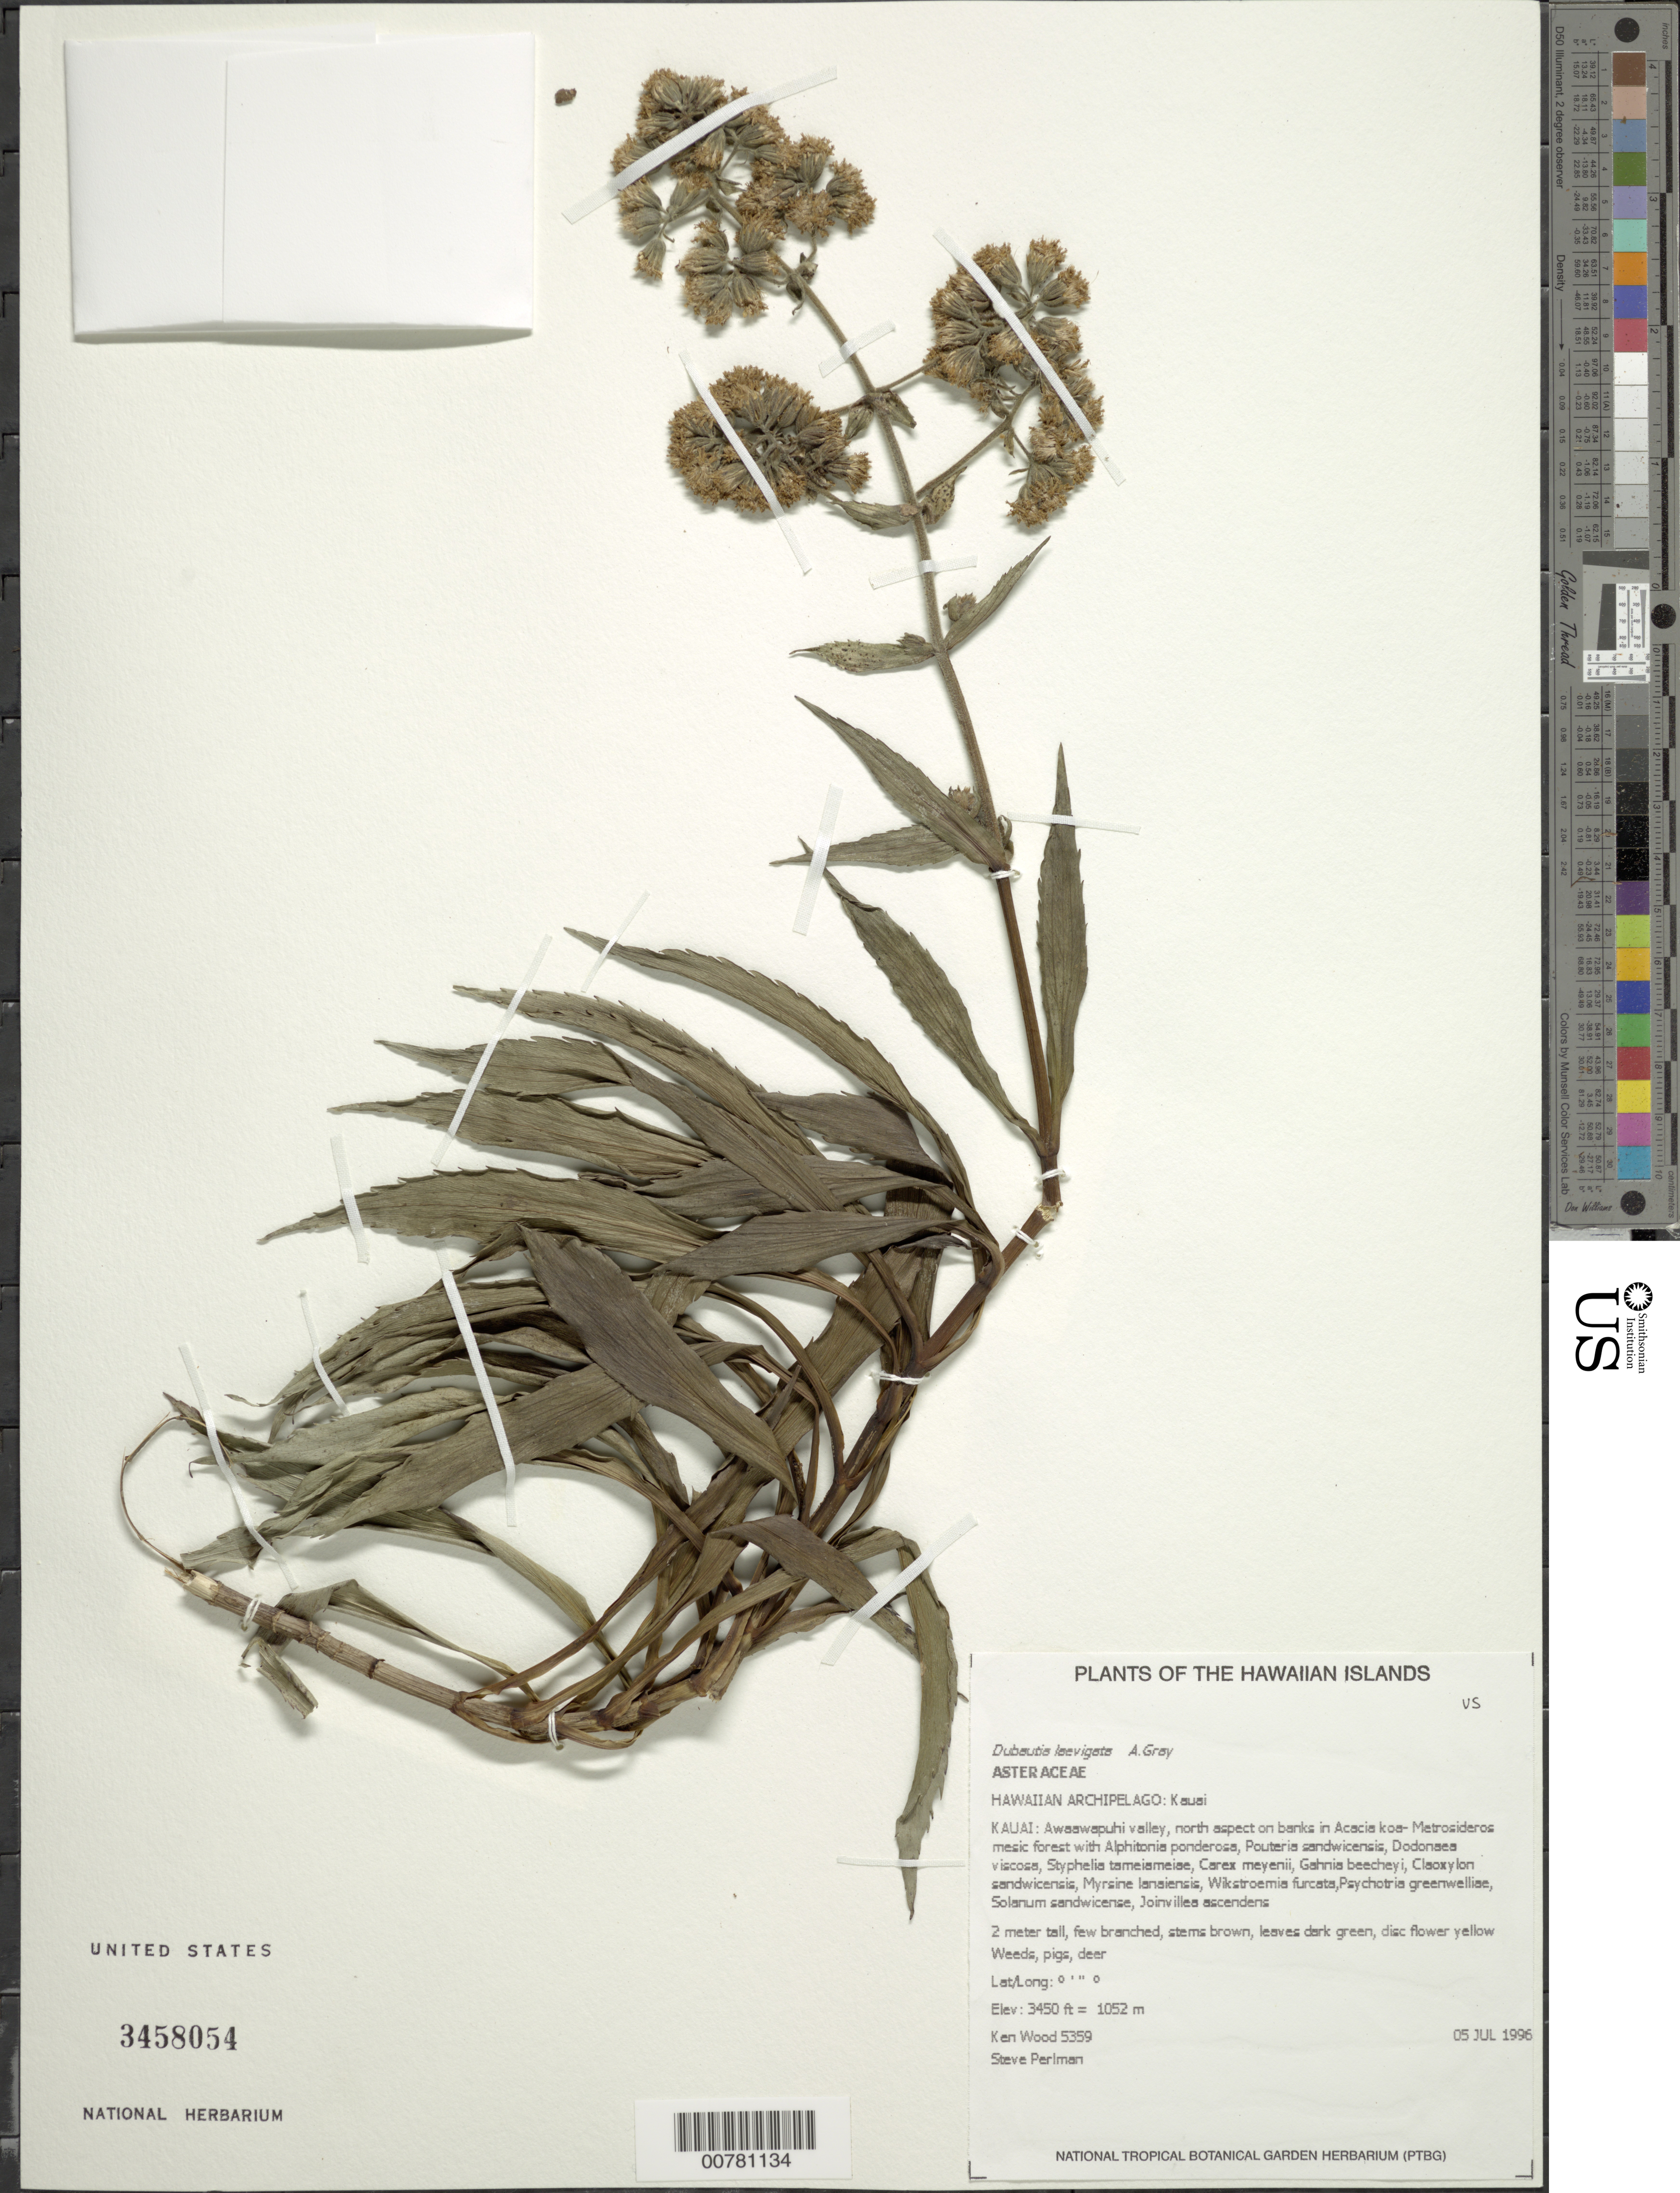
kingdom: Plantae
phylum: Tracheophyta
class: Magnoliopsida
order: Asterales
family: Asteraceae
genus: Dubautia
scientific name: Dubautia laevigata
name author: A. Gray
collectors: K. R. Wood & S. P. Perlman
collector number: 5359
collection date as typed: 5 Jul 1996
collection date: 1996-07-05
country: United States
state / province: Hawaii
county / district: Kauai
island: Kaua'i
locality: Awaawapuhi valley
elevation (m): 1052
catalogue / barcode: US 3458054